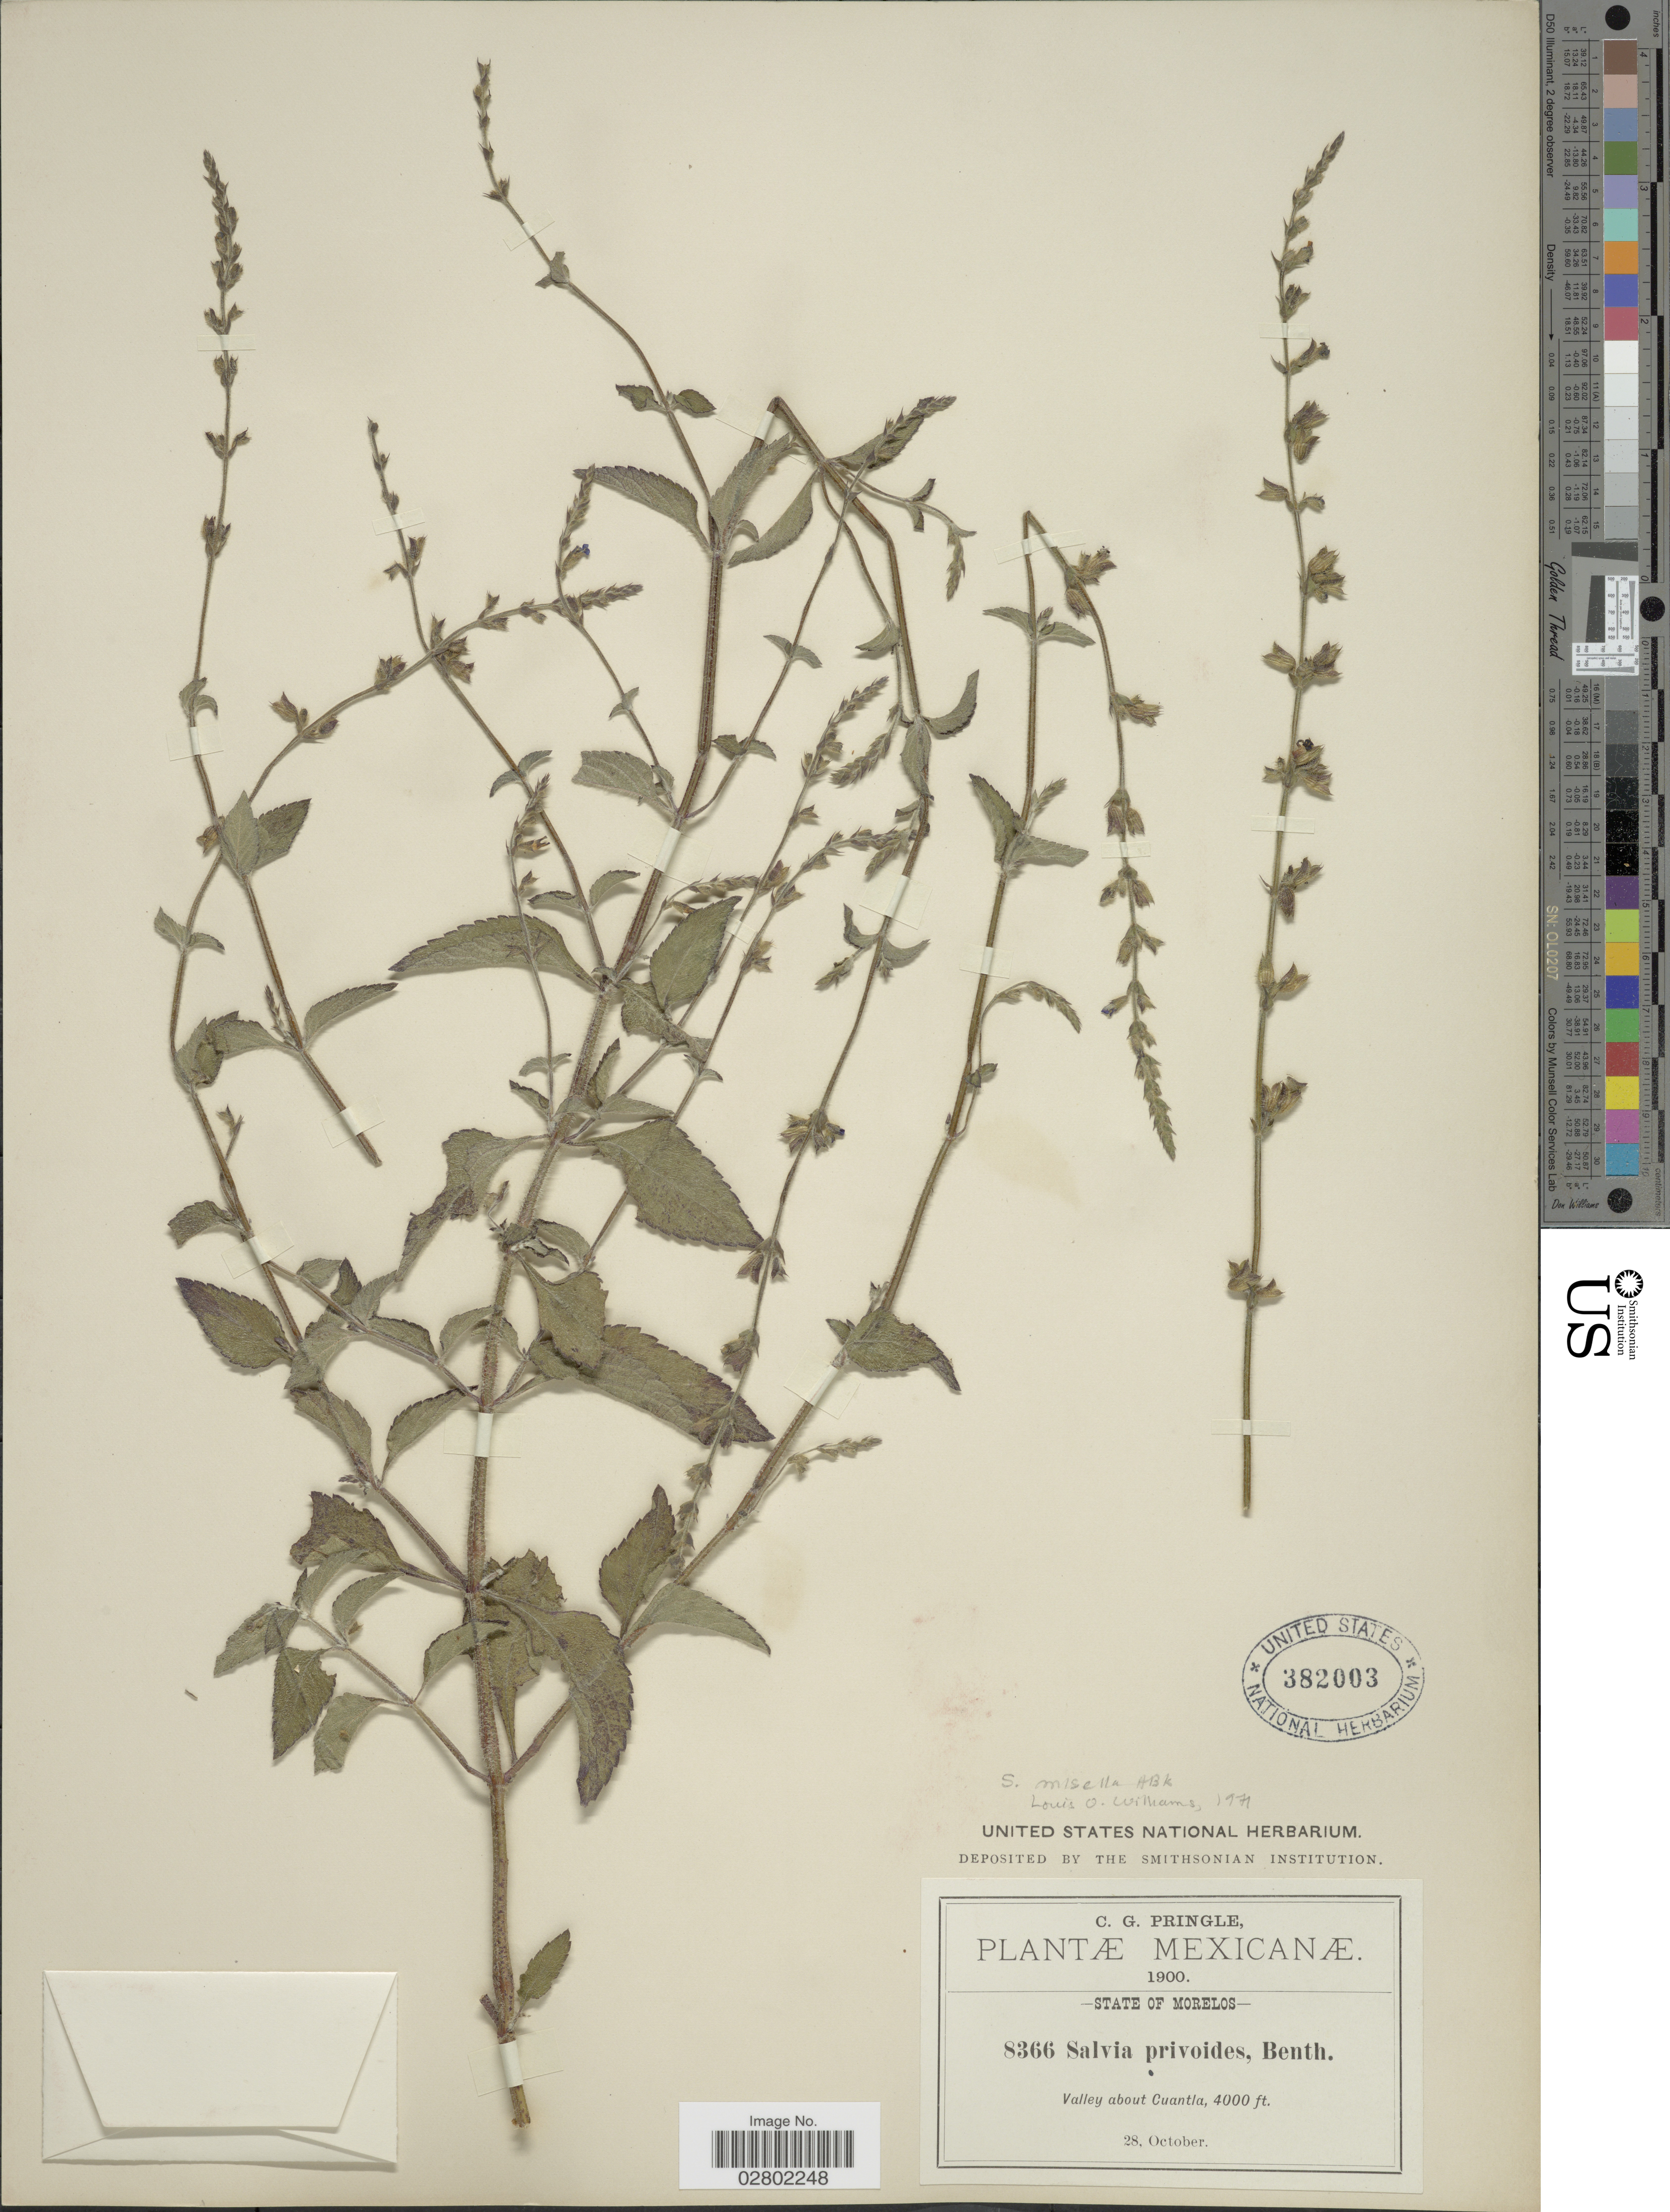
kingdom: Plantae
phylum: Tracheophyta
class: Magnoliopsida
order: Lamiales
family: Lamiaceae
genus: Salvia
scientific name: Salvia misella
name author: Kunth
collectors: C. G. Pringle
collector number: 8366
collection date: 1900-10-28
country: Mexico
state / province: Morelos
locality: Valley about Cuantla.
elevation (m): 1219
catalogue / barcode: US 382003